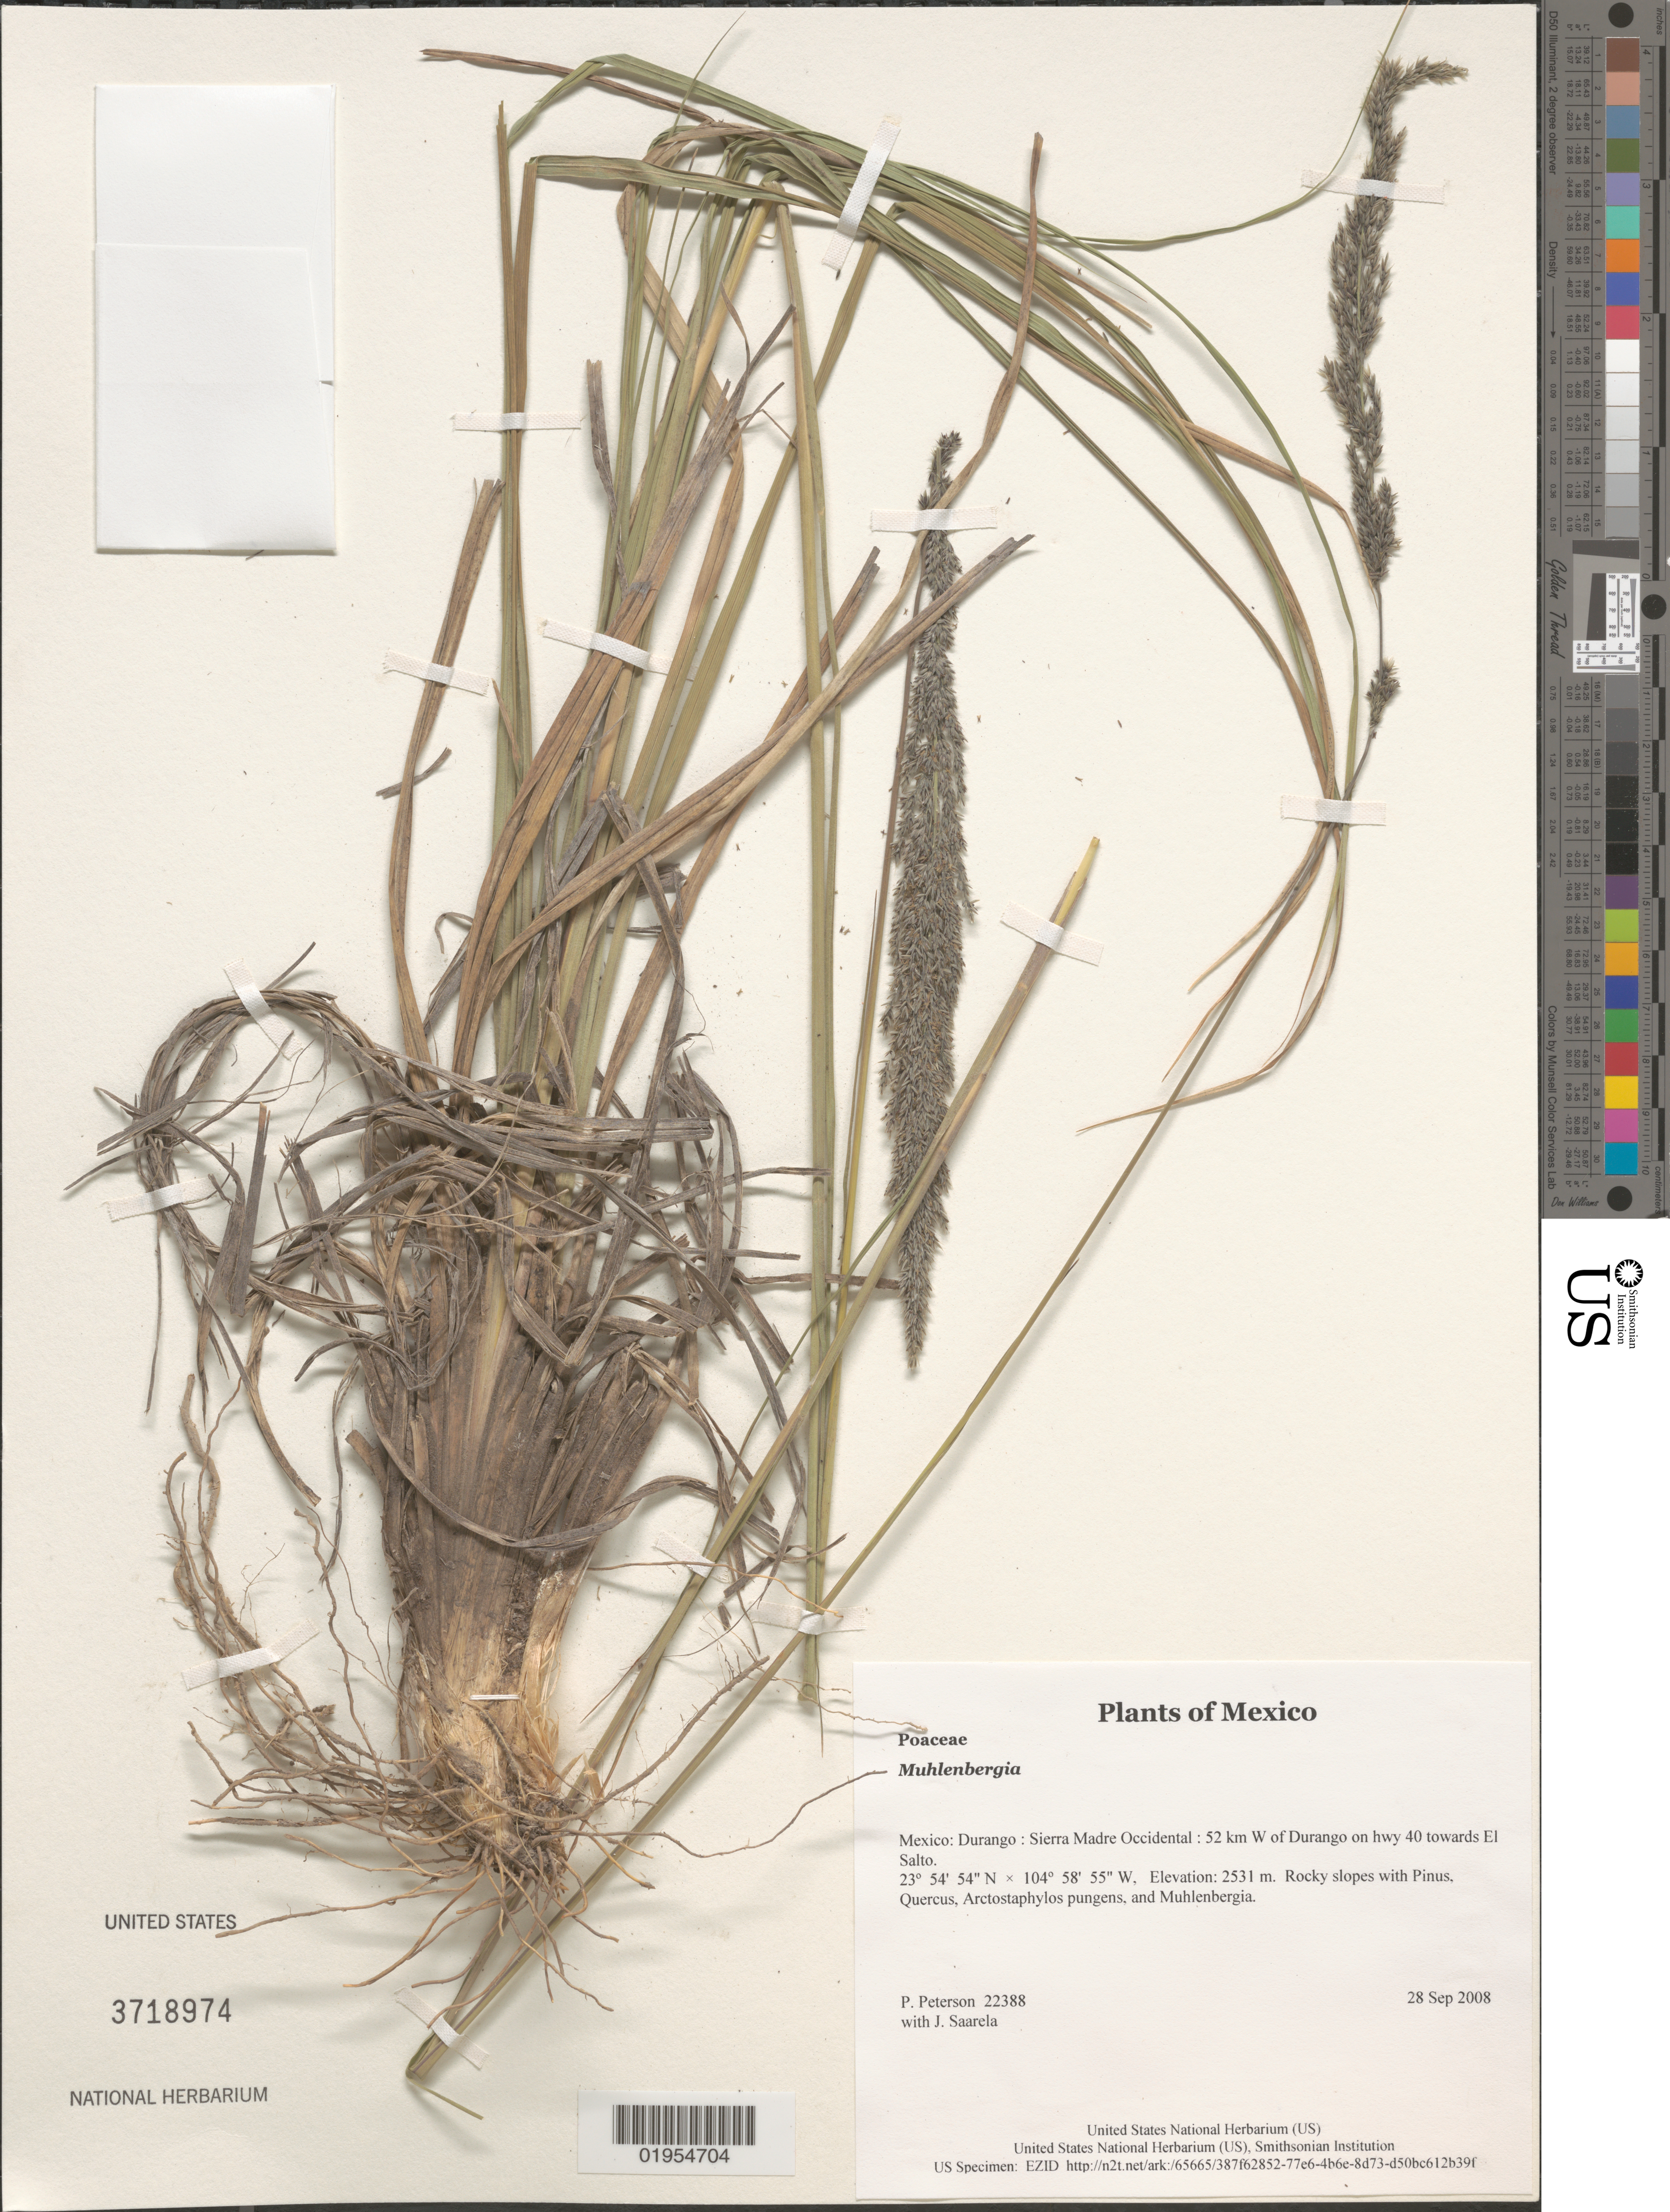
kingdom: Plantae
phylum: Tracheophyta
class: Liliopsida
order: Poales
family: Poaceae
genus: Muhlenbergia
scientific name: Muhlenbergia sp.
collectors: P. M. Peterson & J. Saarela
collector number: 22388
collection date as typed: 28 Sep 2008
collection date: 2008-09-28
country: Mexico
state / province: Durango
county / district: Sierra Madre Occidental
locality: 52 km W of Durango on hwy 40 towards El Salto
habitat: Rocky slopes with Pinus, Quercus, Arctostaphylos pungens, and Muhlenbergia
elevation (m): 2531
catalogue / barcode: US 3718974